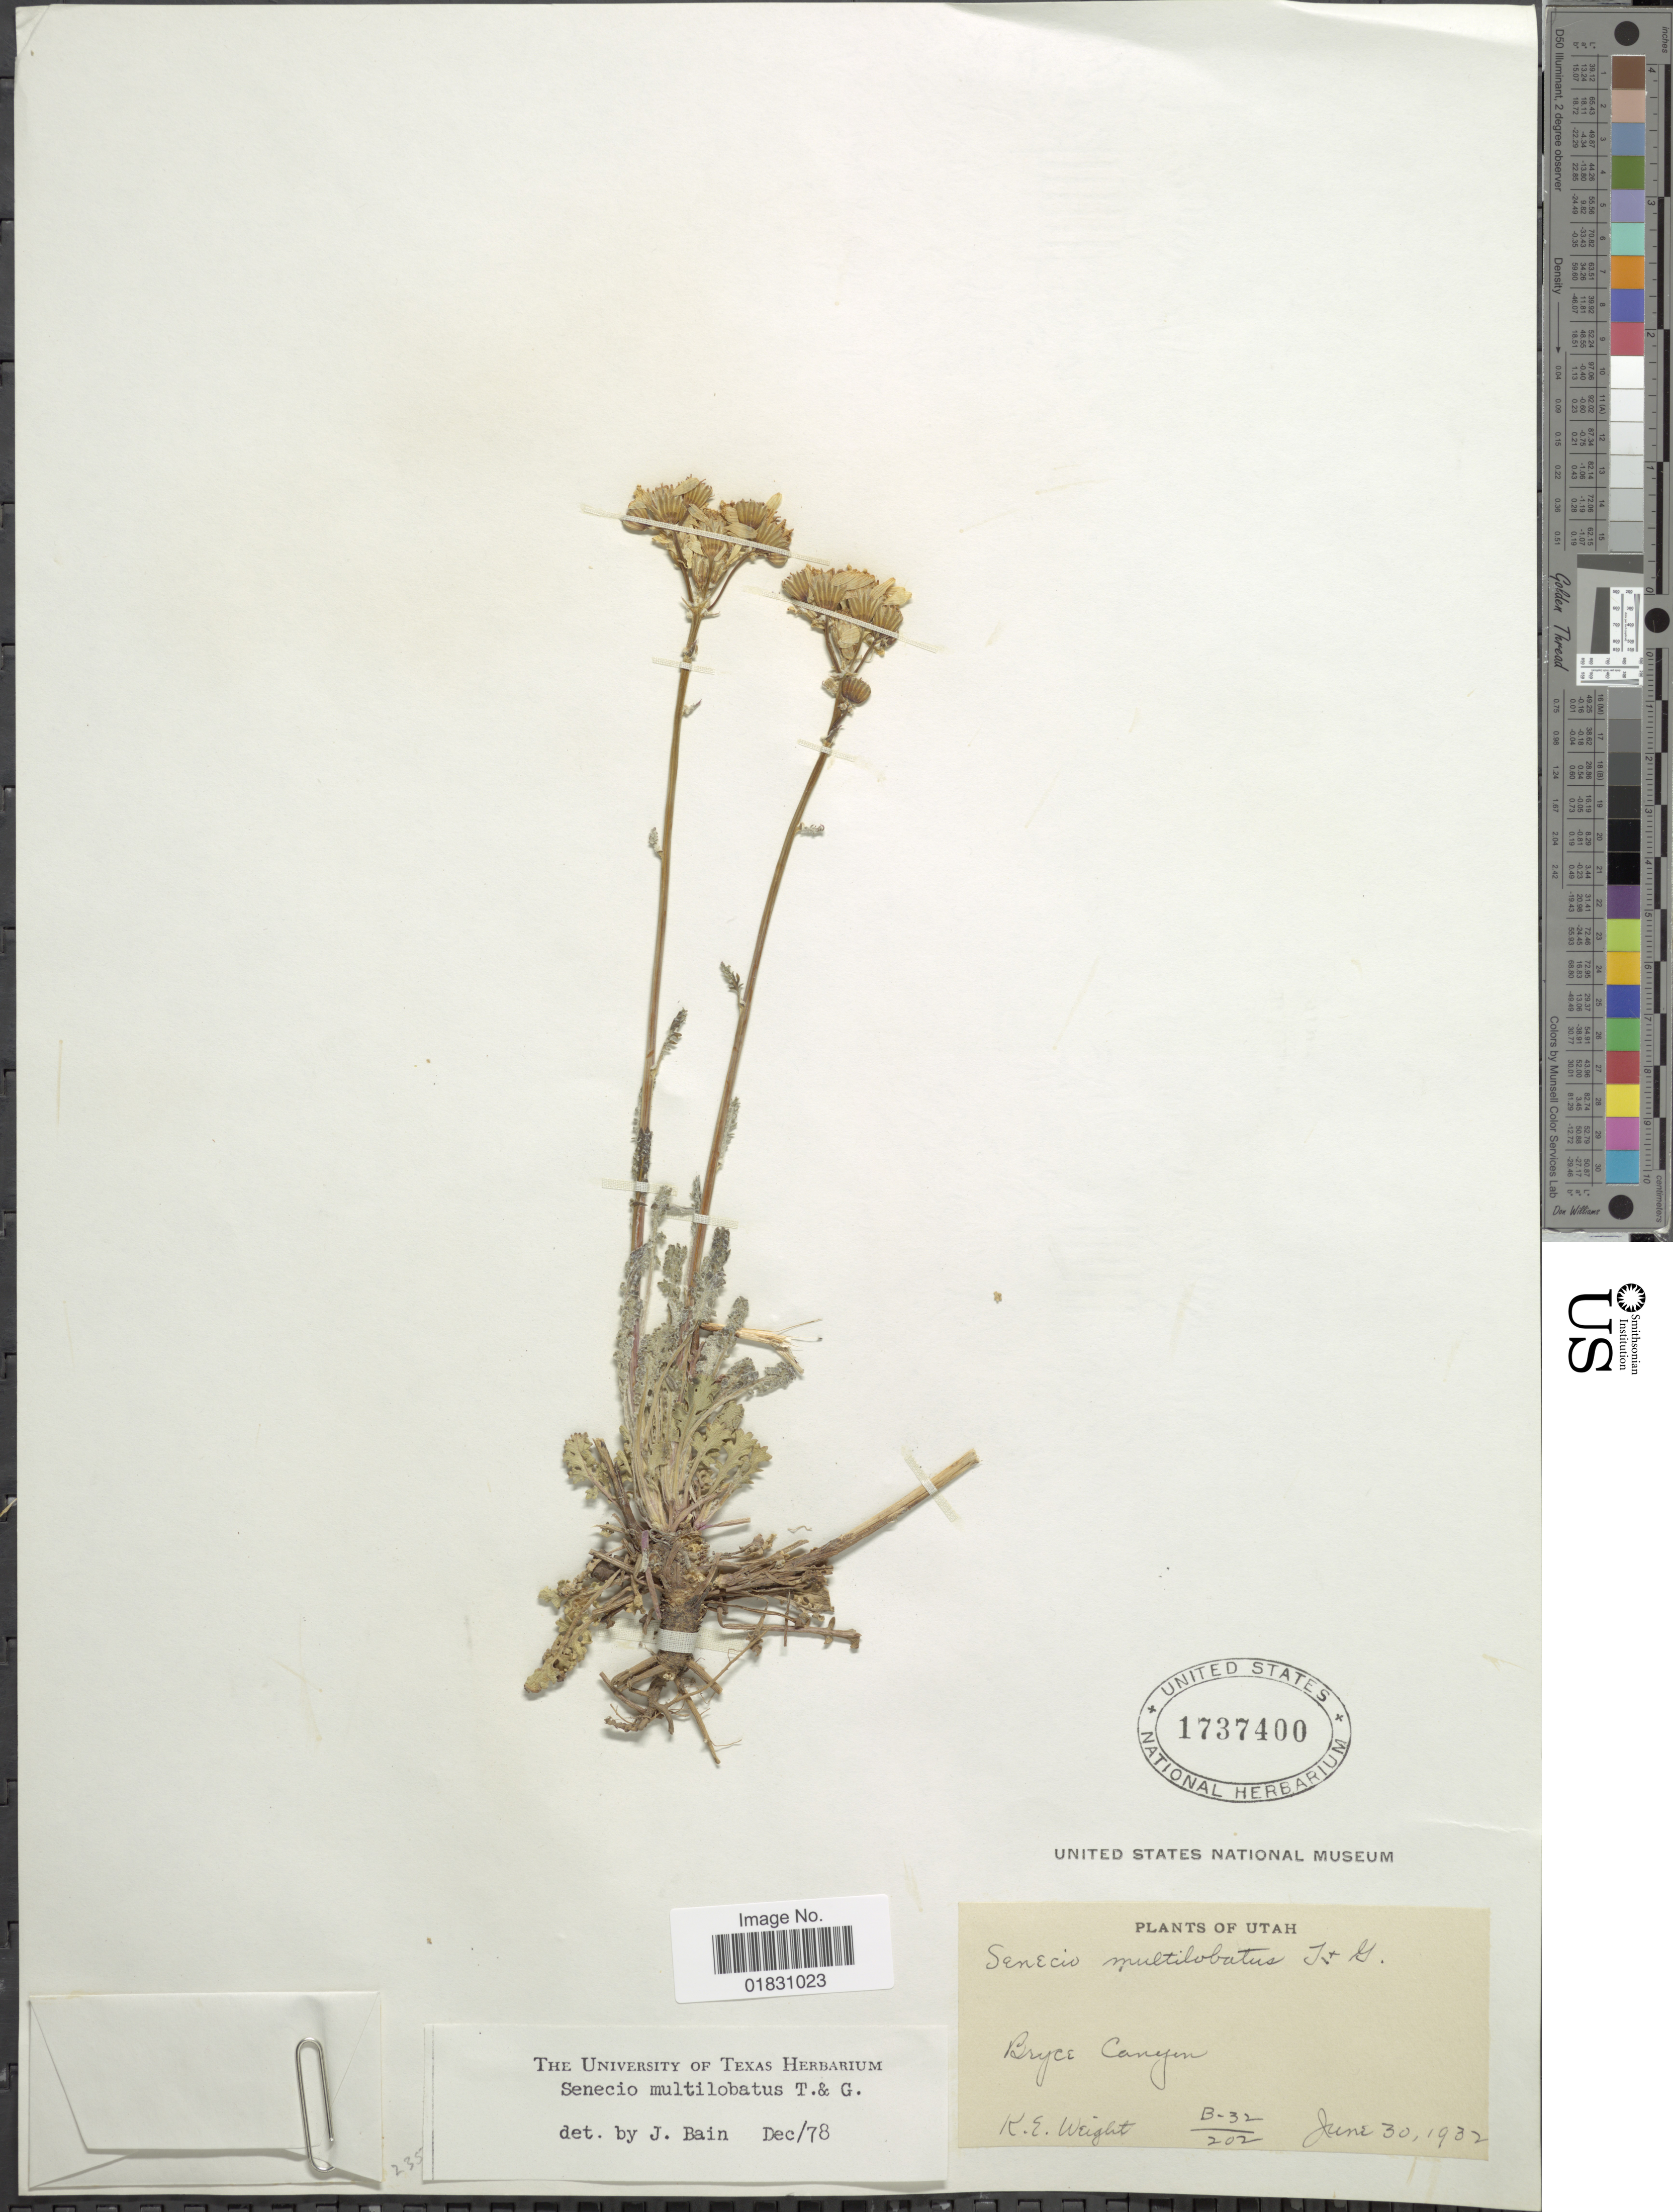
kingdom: Plantae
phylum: Tracheophyta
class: Magnoliopsida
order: Asterales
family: Asteraceae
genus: Packera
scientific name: Packera multilobata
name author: (Torr. & A. Gray) W.A. Weber & Á. Löve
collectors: K. Weight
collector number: B-32/202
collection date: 1932-06-30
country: United States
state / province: Utah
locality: Bryce Canyon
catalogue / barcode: US 1737400